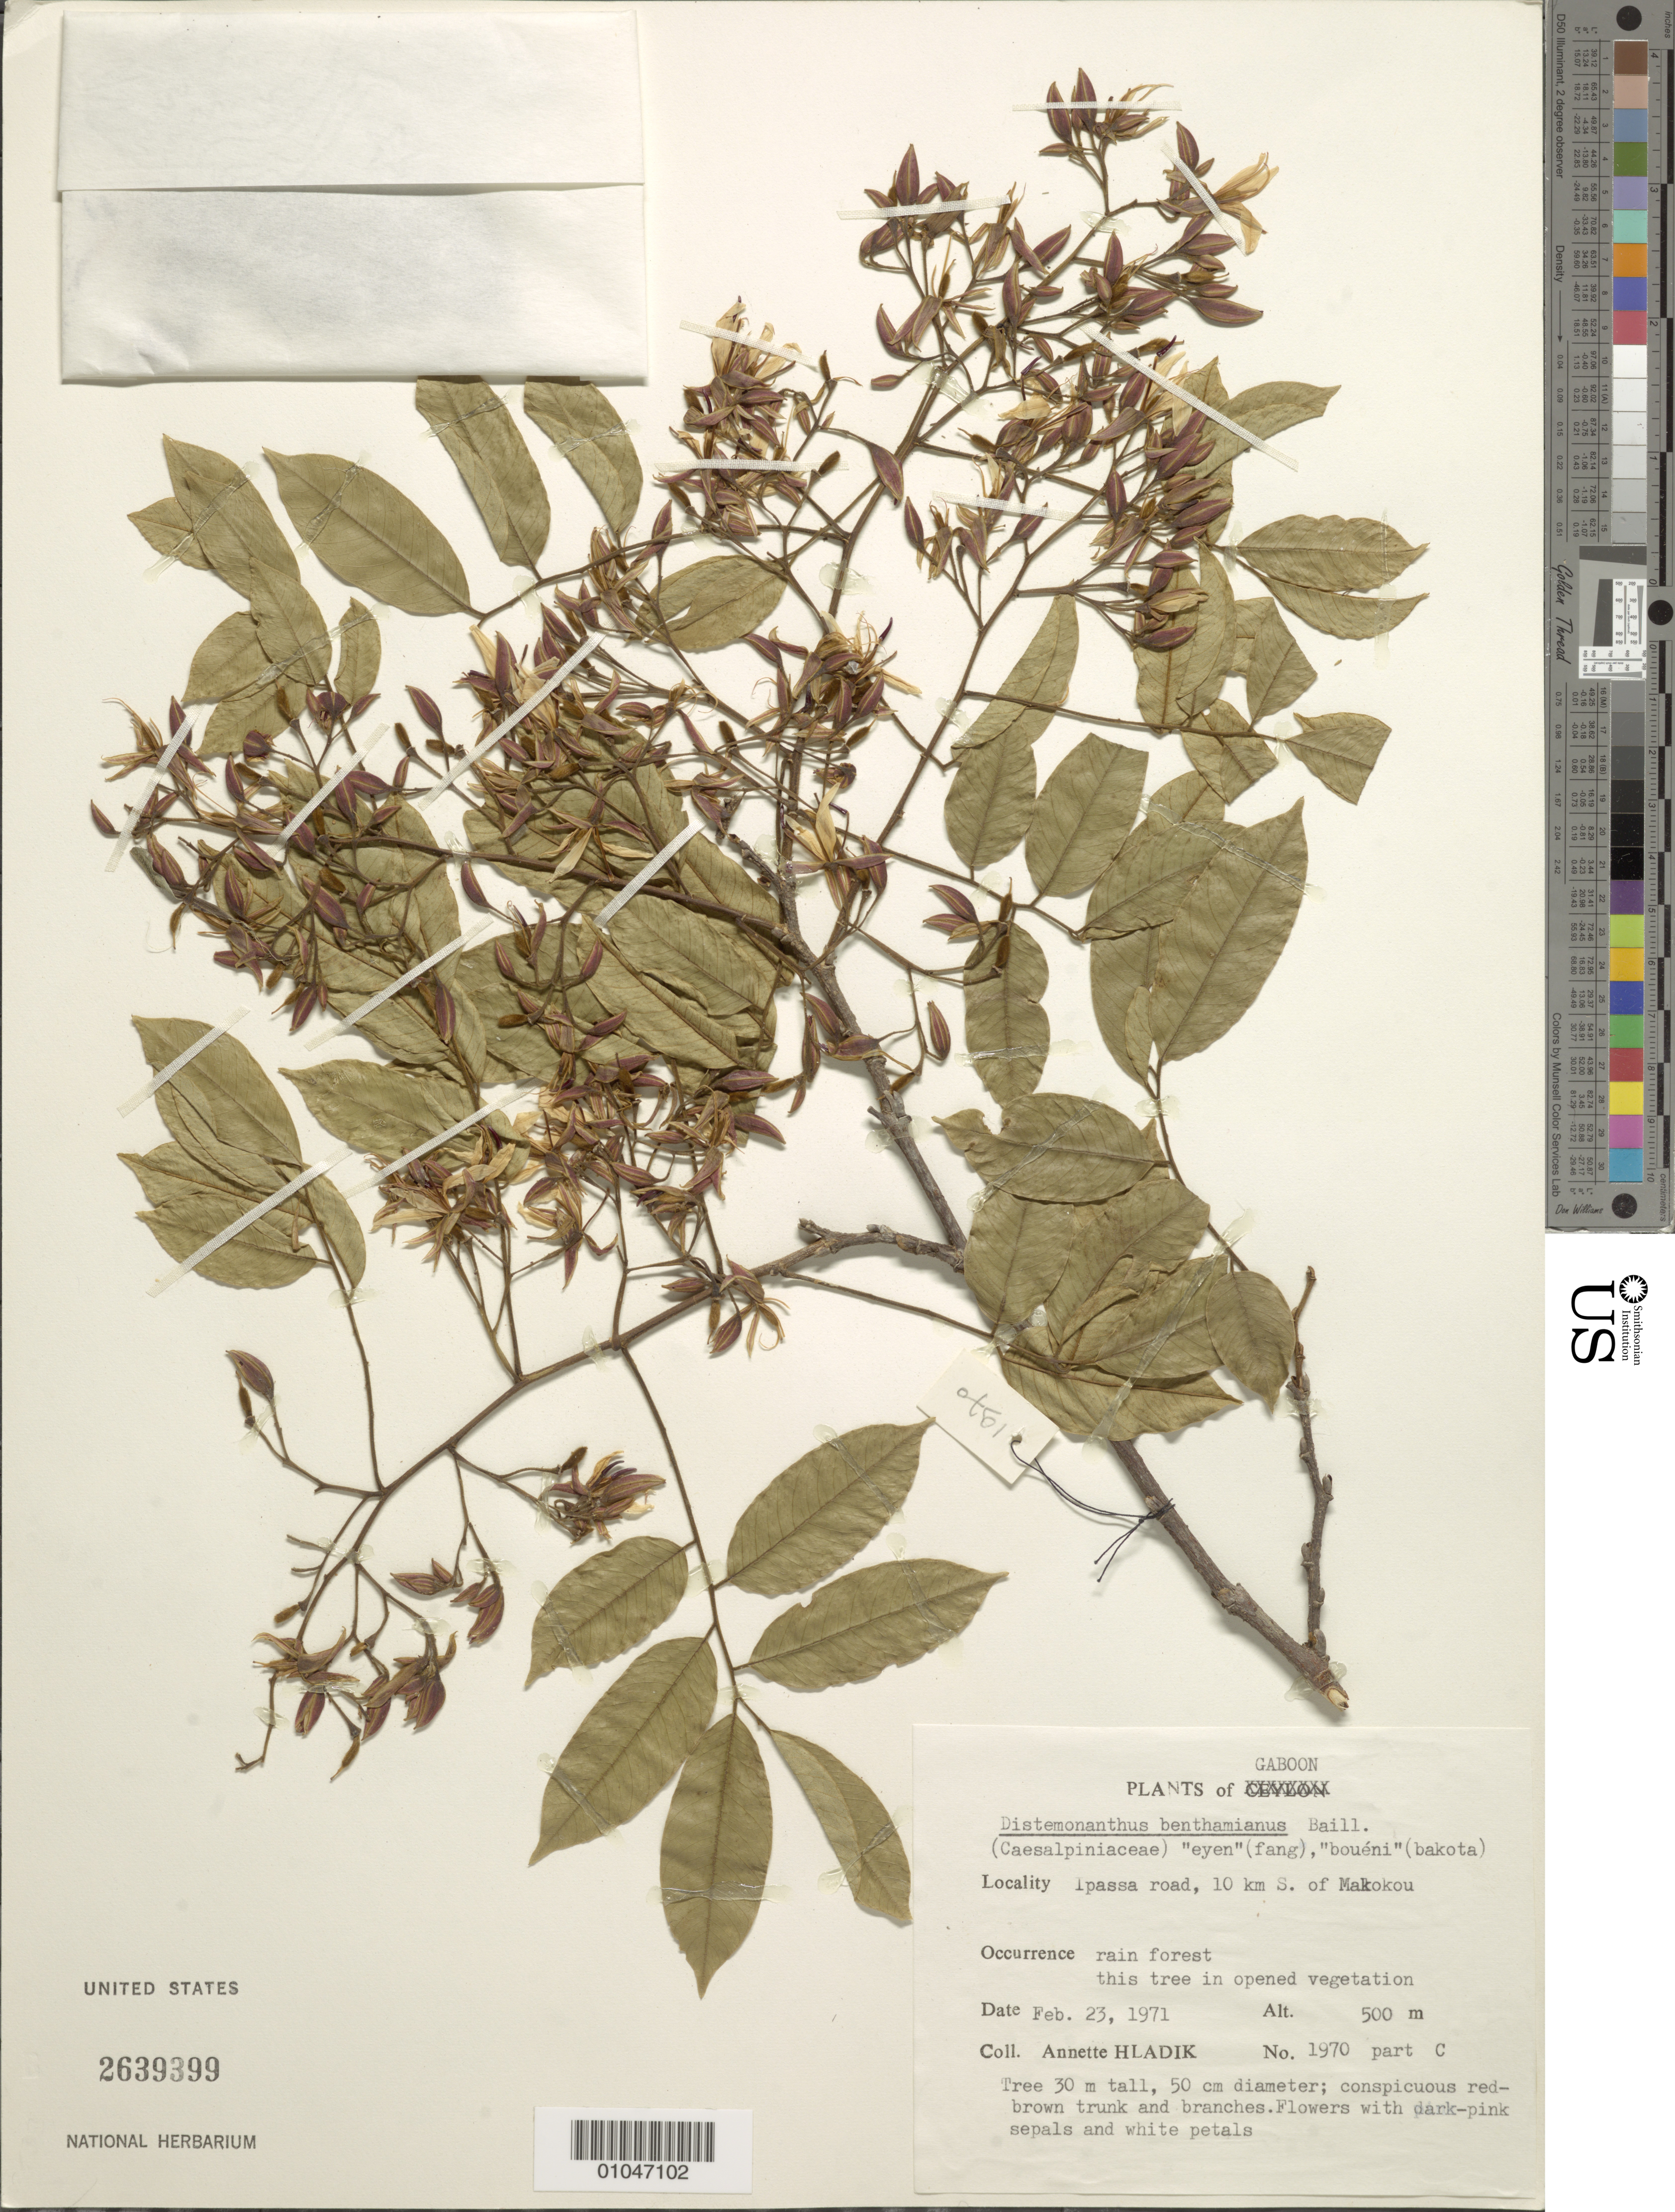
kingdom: Plantae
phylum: Tracheophyta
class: Magnoliopsida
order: Fabales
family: Fabaceae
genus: Distemonanthus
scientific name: Distemonanthus benthamianus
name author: Baill.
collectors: A. Hladik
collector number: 1970 part C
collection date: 1971-02-23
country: Gabon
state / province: Ogooué-Ivindo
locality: Ipassa road, 10 km S of Makokou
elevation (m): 500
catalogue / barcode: US 2639399